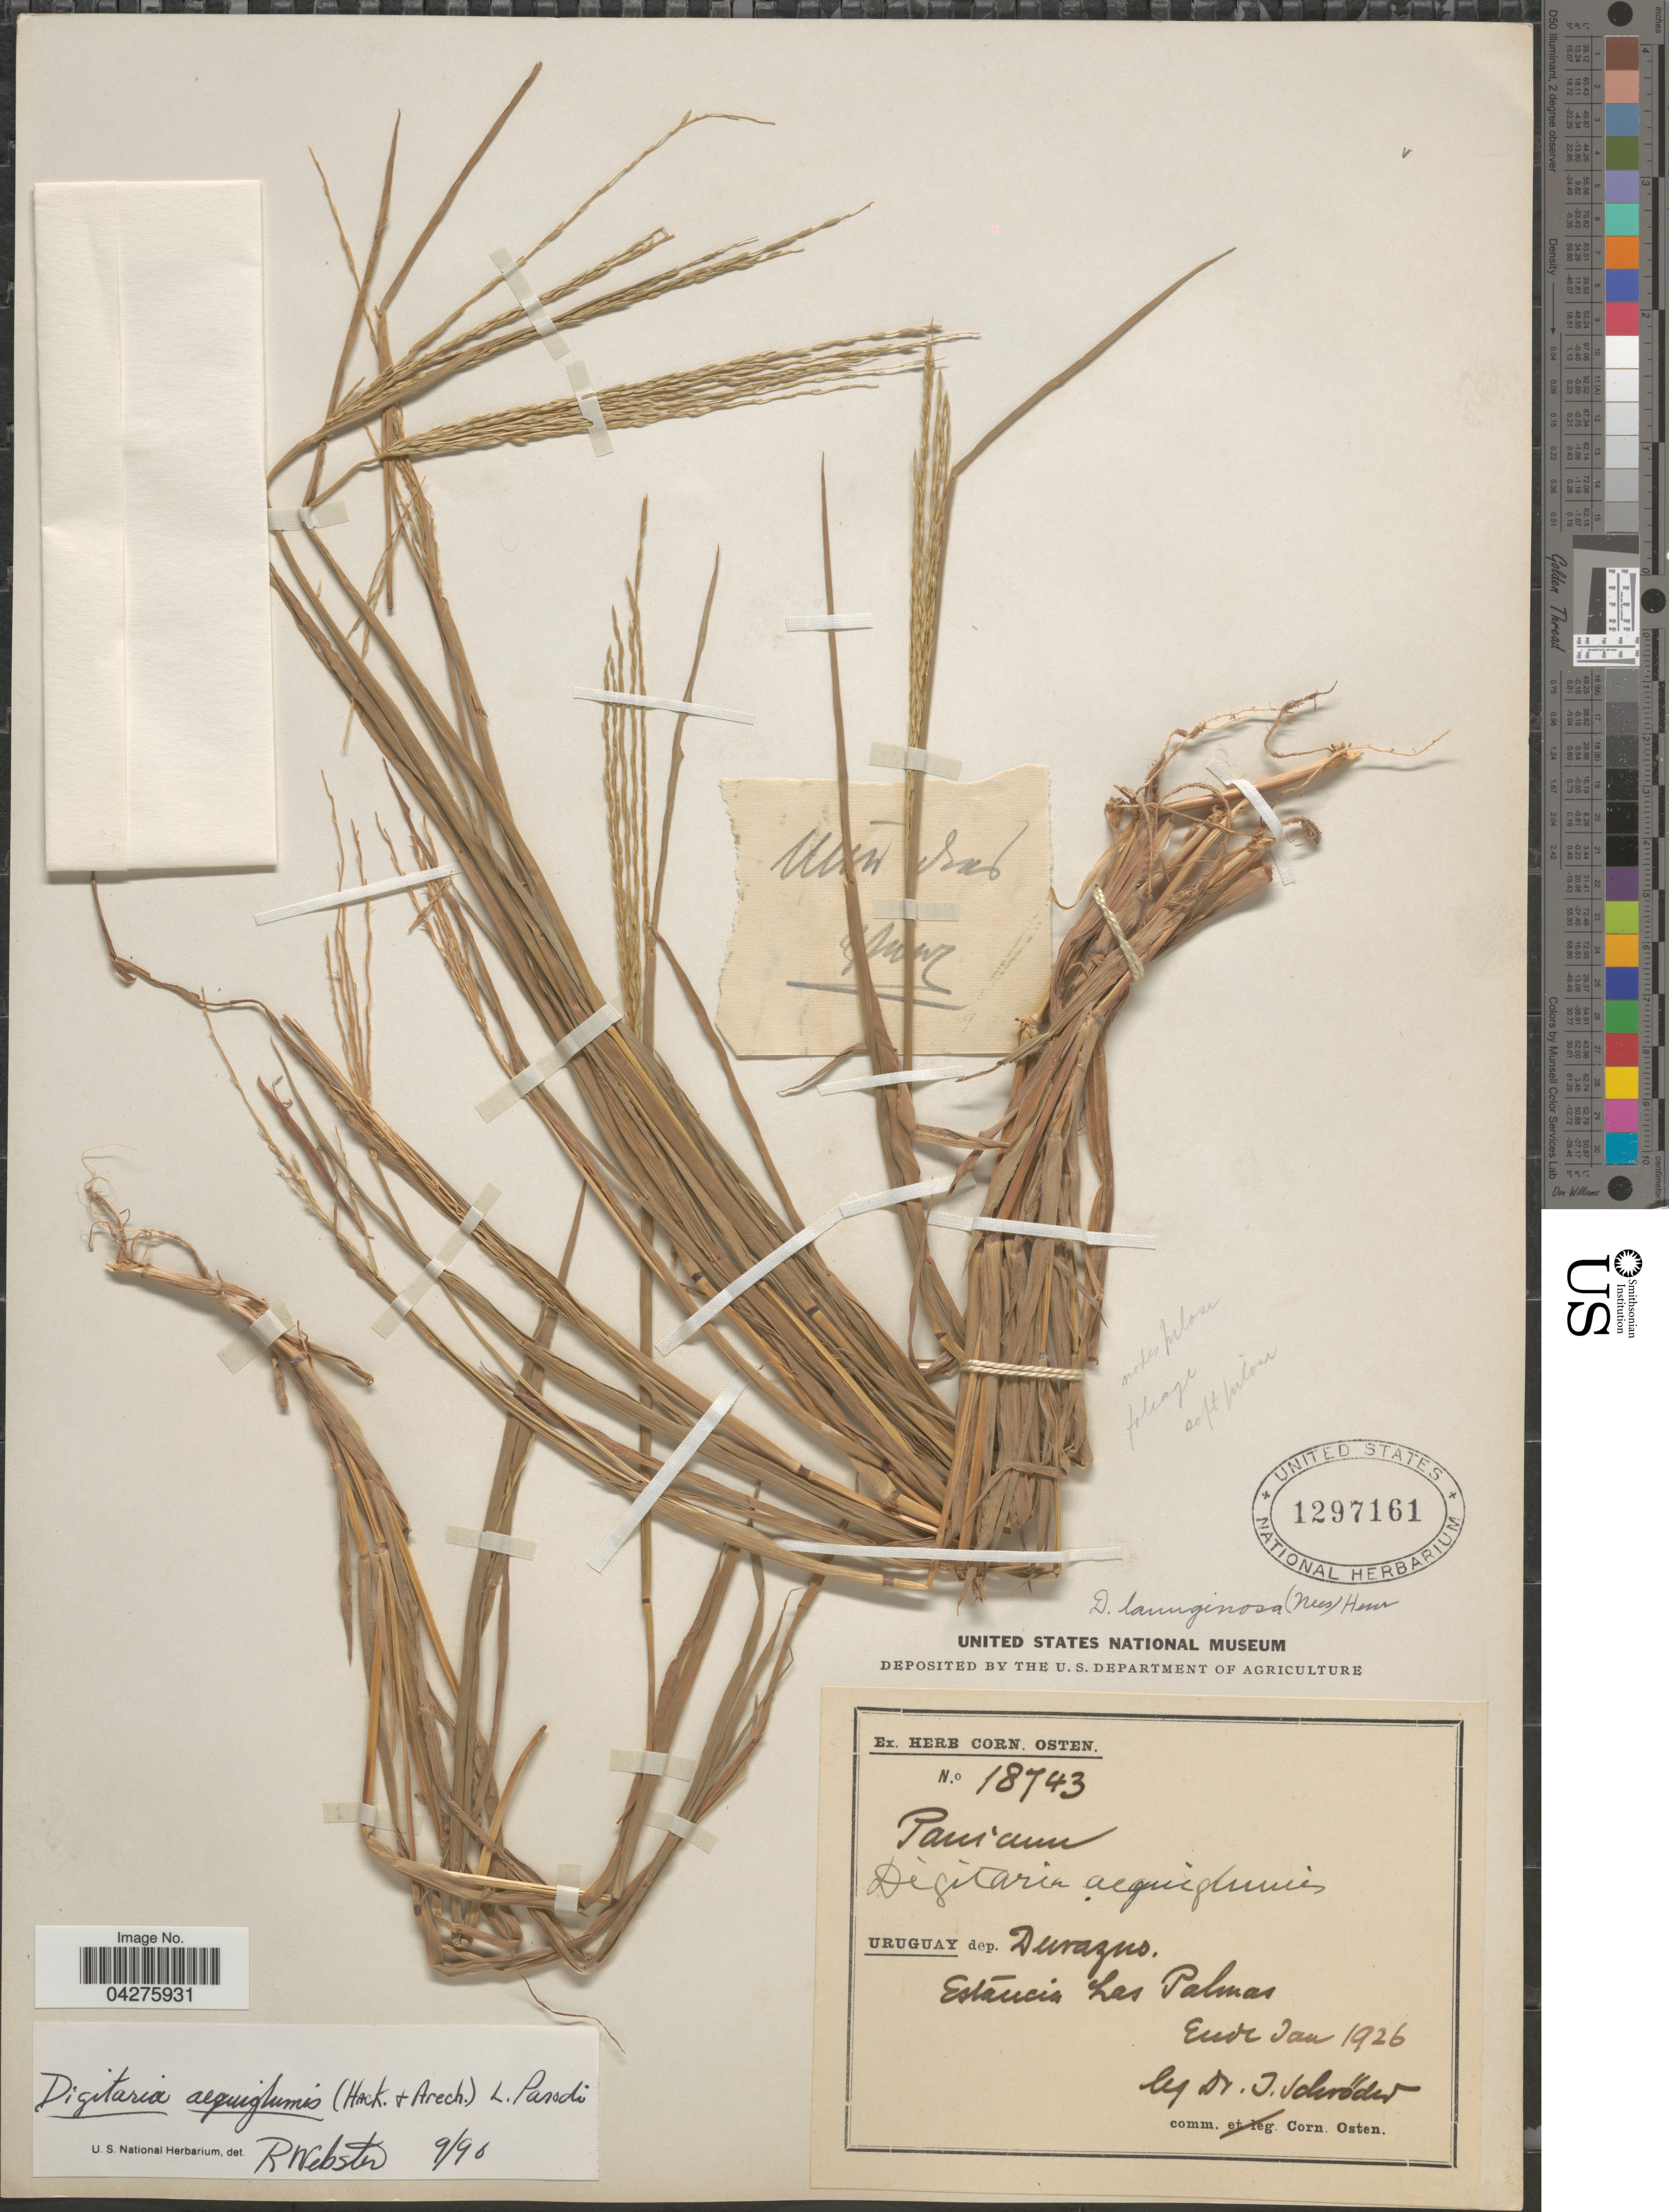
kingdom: Plantae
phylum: Tracheophyta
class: Liliopsida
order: Poales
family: Poaceae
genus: Digitaria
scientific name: Digitaria aequiglumis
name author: (Hack. & Arechav.) Parodi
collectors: J. Schröder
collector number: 18743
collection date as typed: Ende Jan 1926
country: Uruguay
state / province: Durazno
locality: Dep. Durazno Estancia Las Palmas.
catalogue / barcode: US 1297161